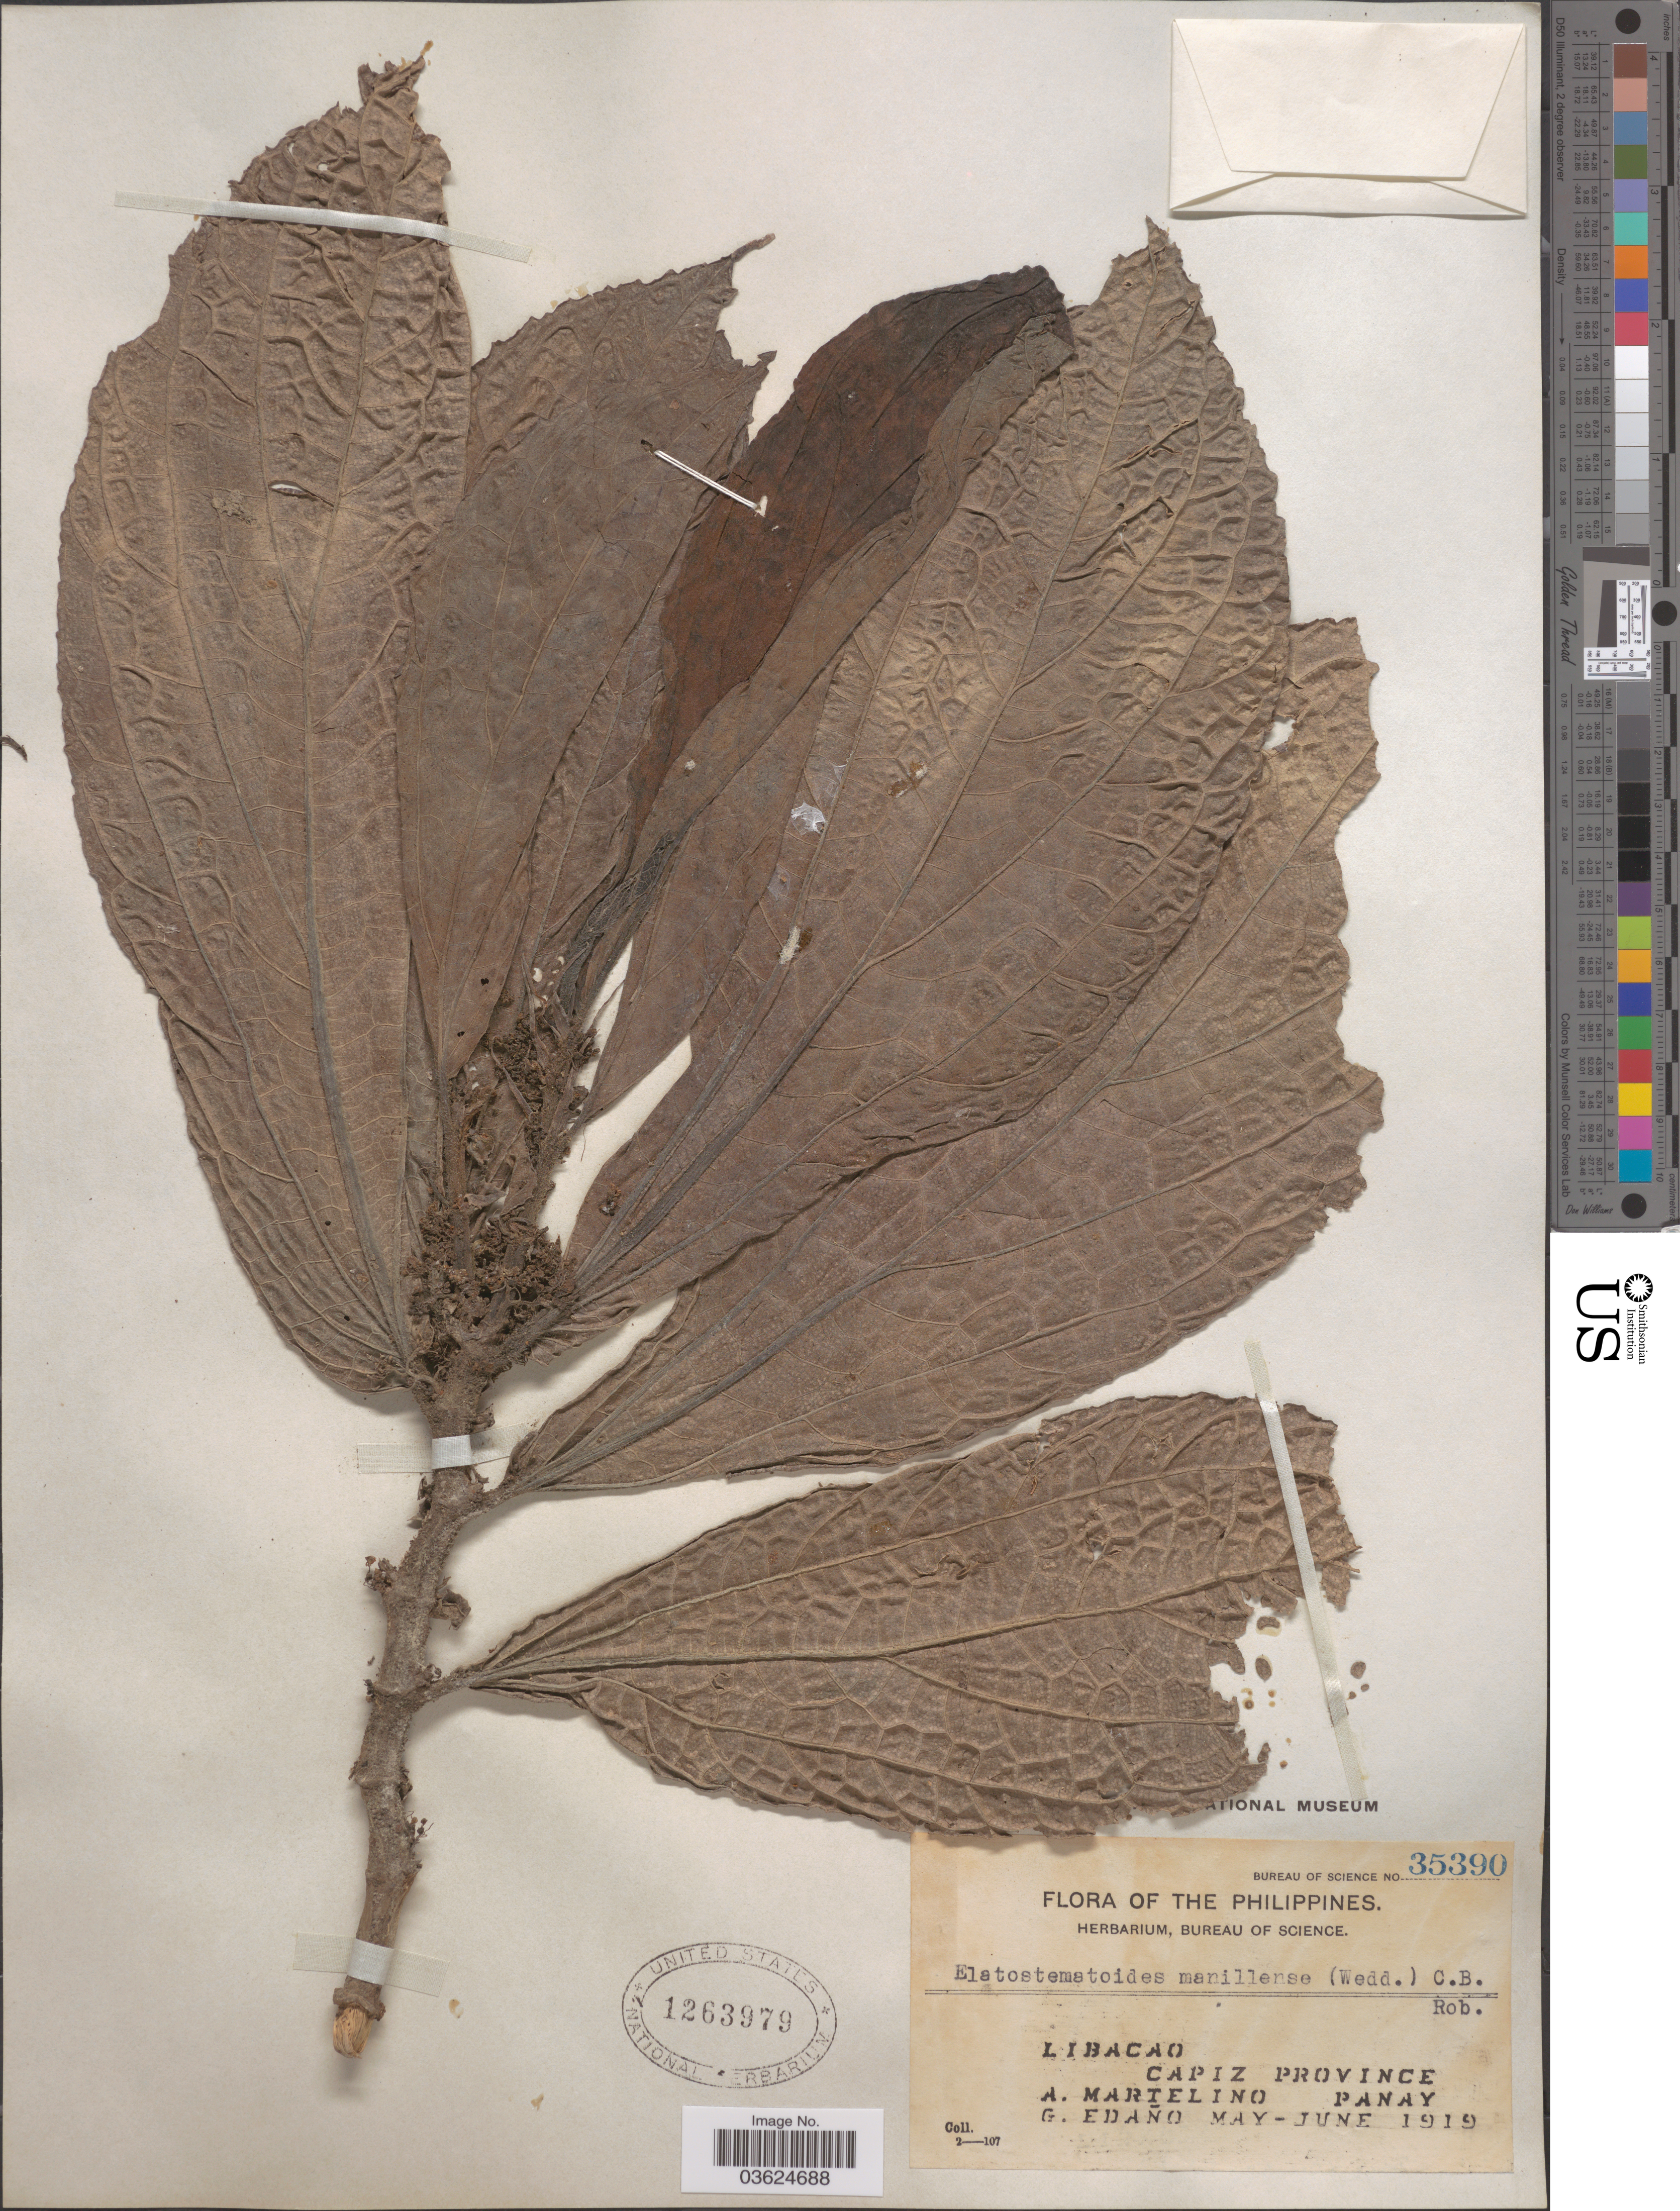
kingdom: Plantae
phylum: Tracheophyta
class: Magnoliopsida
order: Rosales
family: Urticaceae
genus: Elatostematoides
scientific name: Elatostematoides manillense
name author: (Wedd.) C.B. Rob.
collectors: A. Martelino & G. Edaño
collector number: Bureau of Science 35390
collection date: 1919-05/1919-06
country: Philippines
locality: Libacao. Capiz Province. Panay.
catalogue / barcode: US 1263979